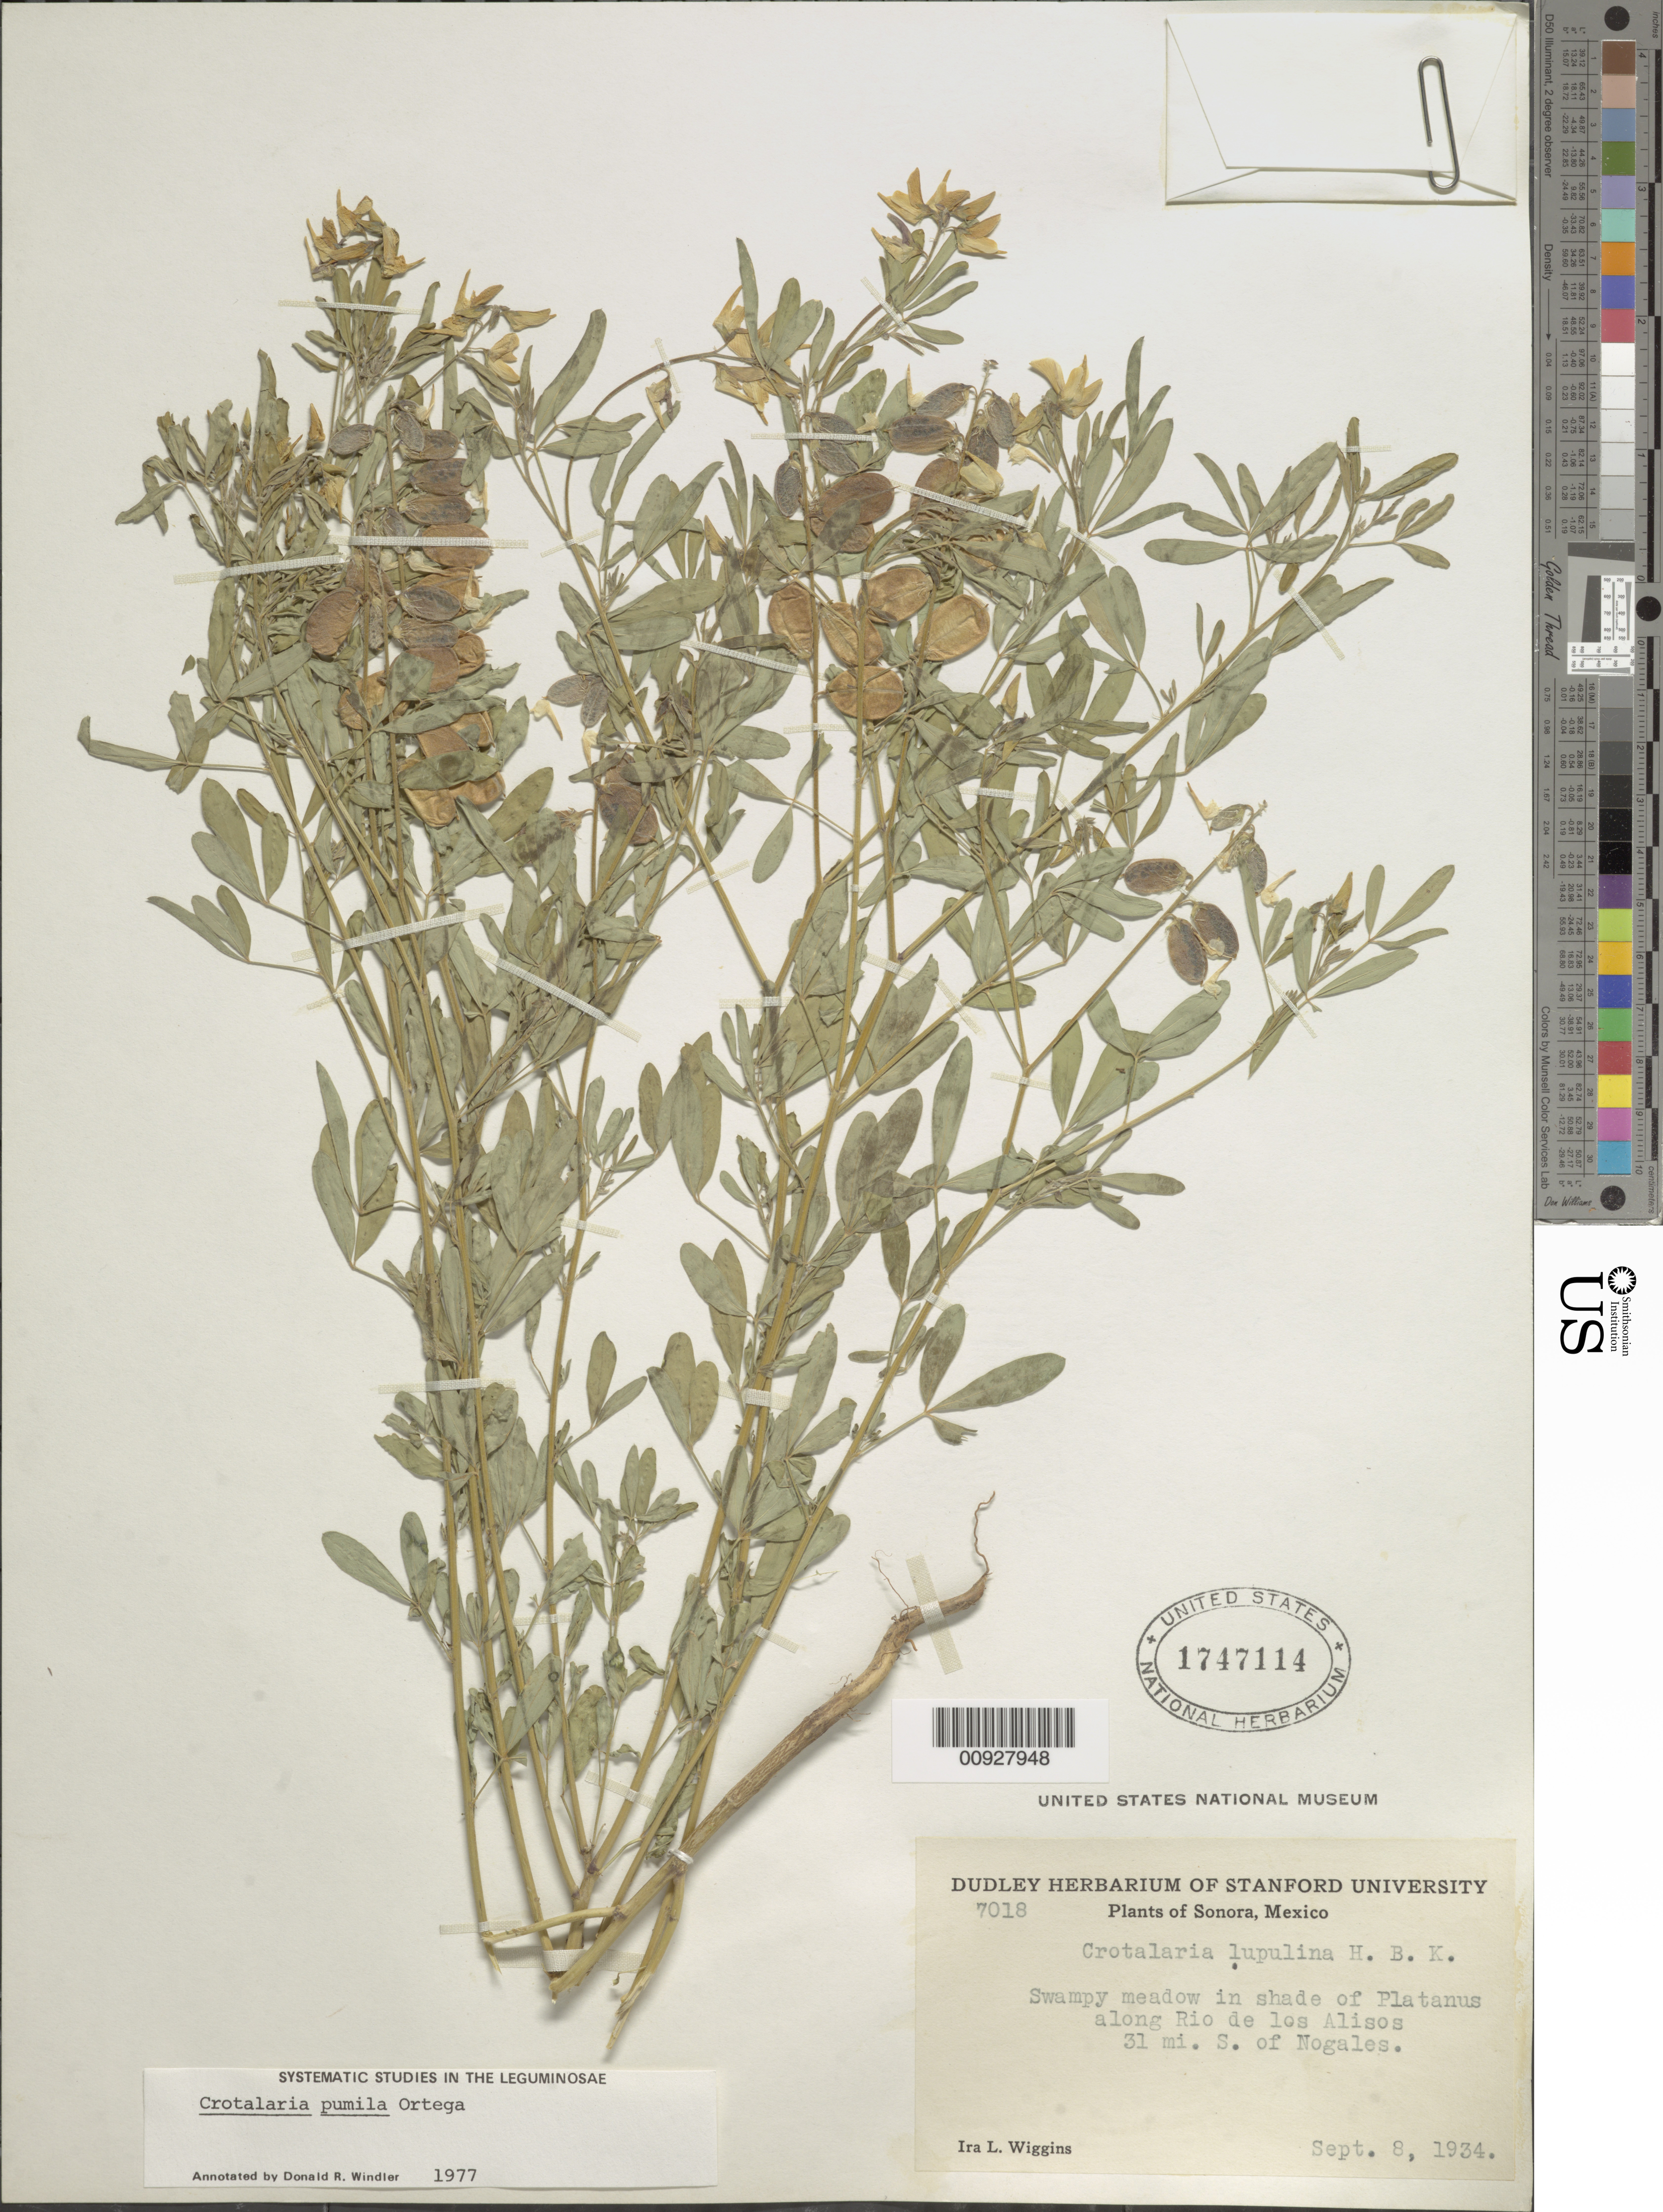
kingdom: Plantae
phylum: Tracheophyta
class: Magnoliopsida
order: Fabales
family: Fabaceae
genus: Crotalaria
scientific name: Crotalaria pumila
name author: Ortega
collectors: I. L. Wiggins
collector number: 7018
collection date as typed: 08 Sep 1934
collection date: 1934-09-08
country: Mexico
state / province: Sonora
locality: Along Río de los Alisos 31 mi. S of Nogales.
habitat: Swampy meadow in shade of Platanus.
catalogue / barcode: US 1747114